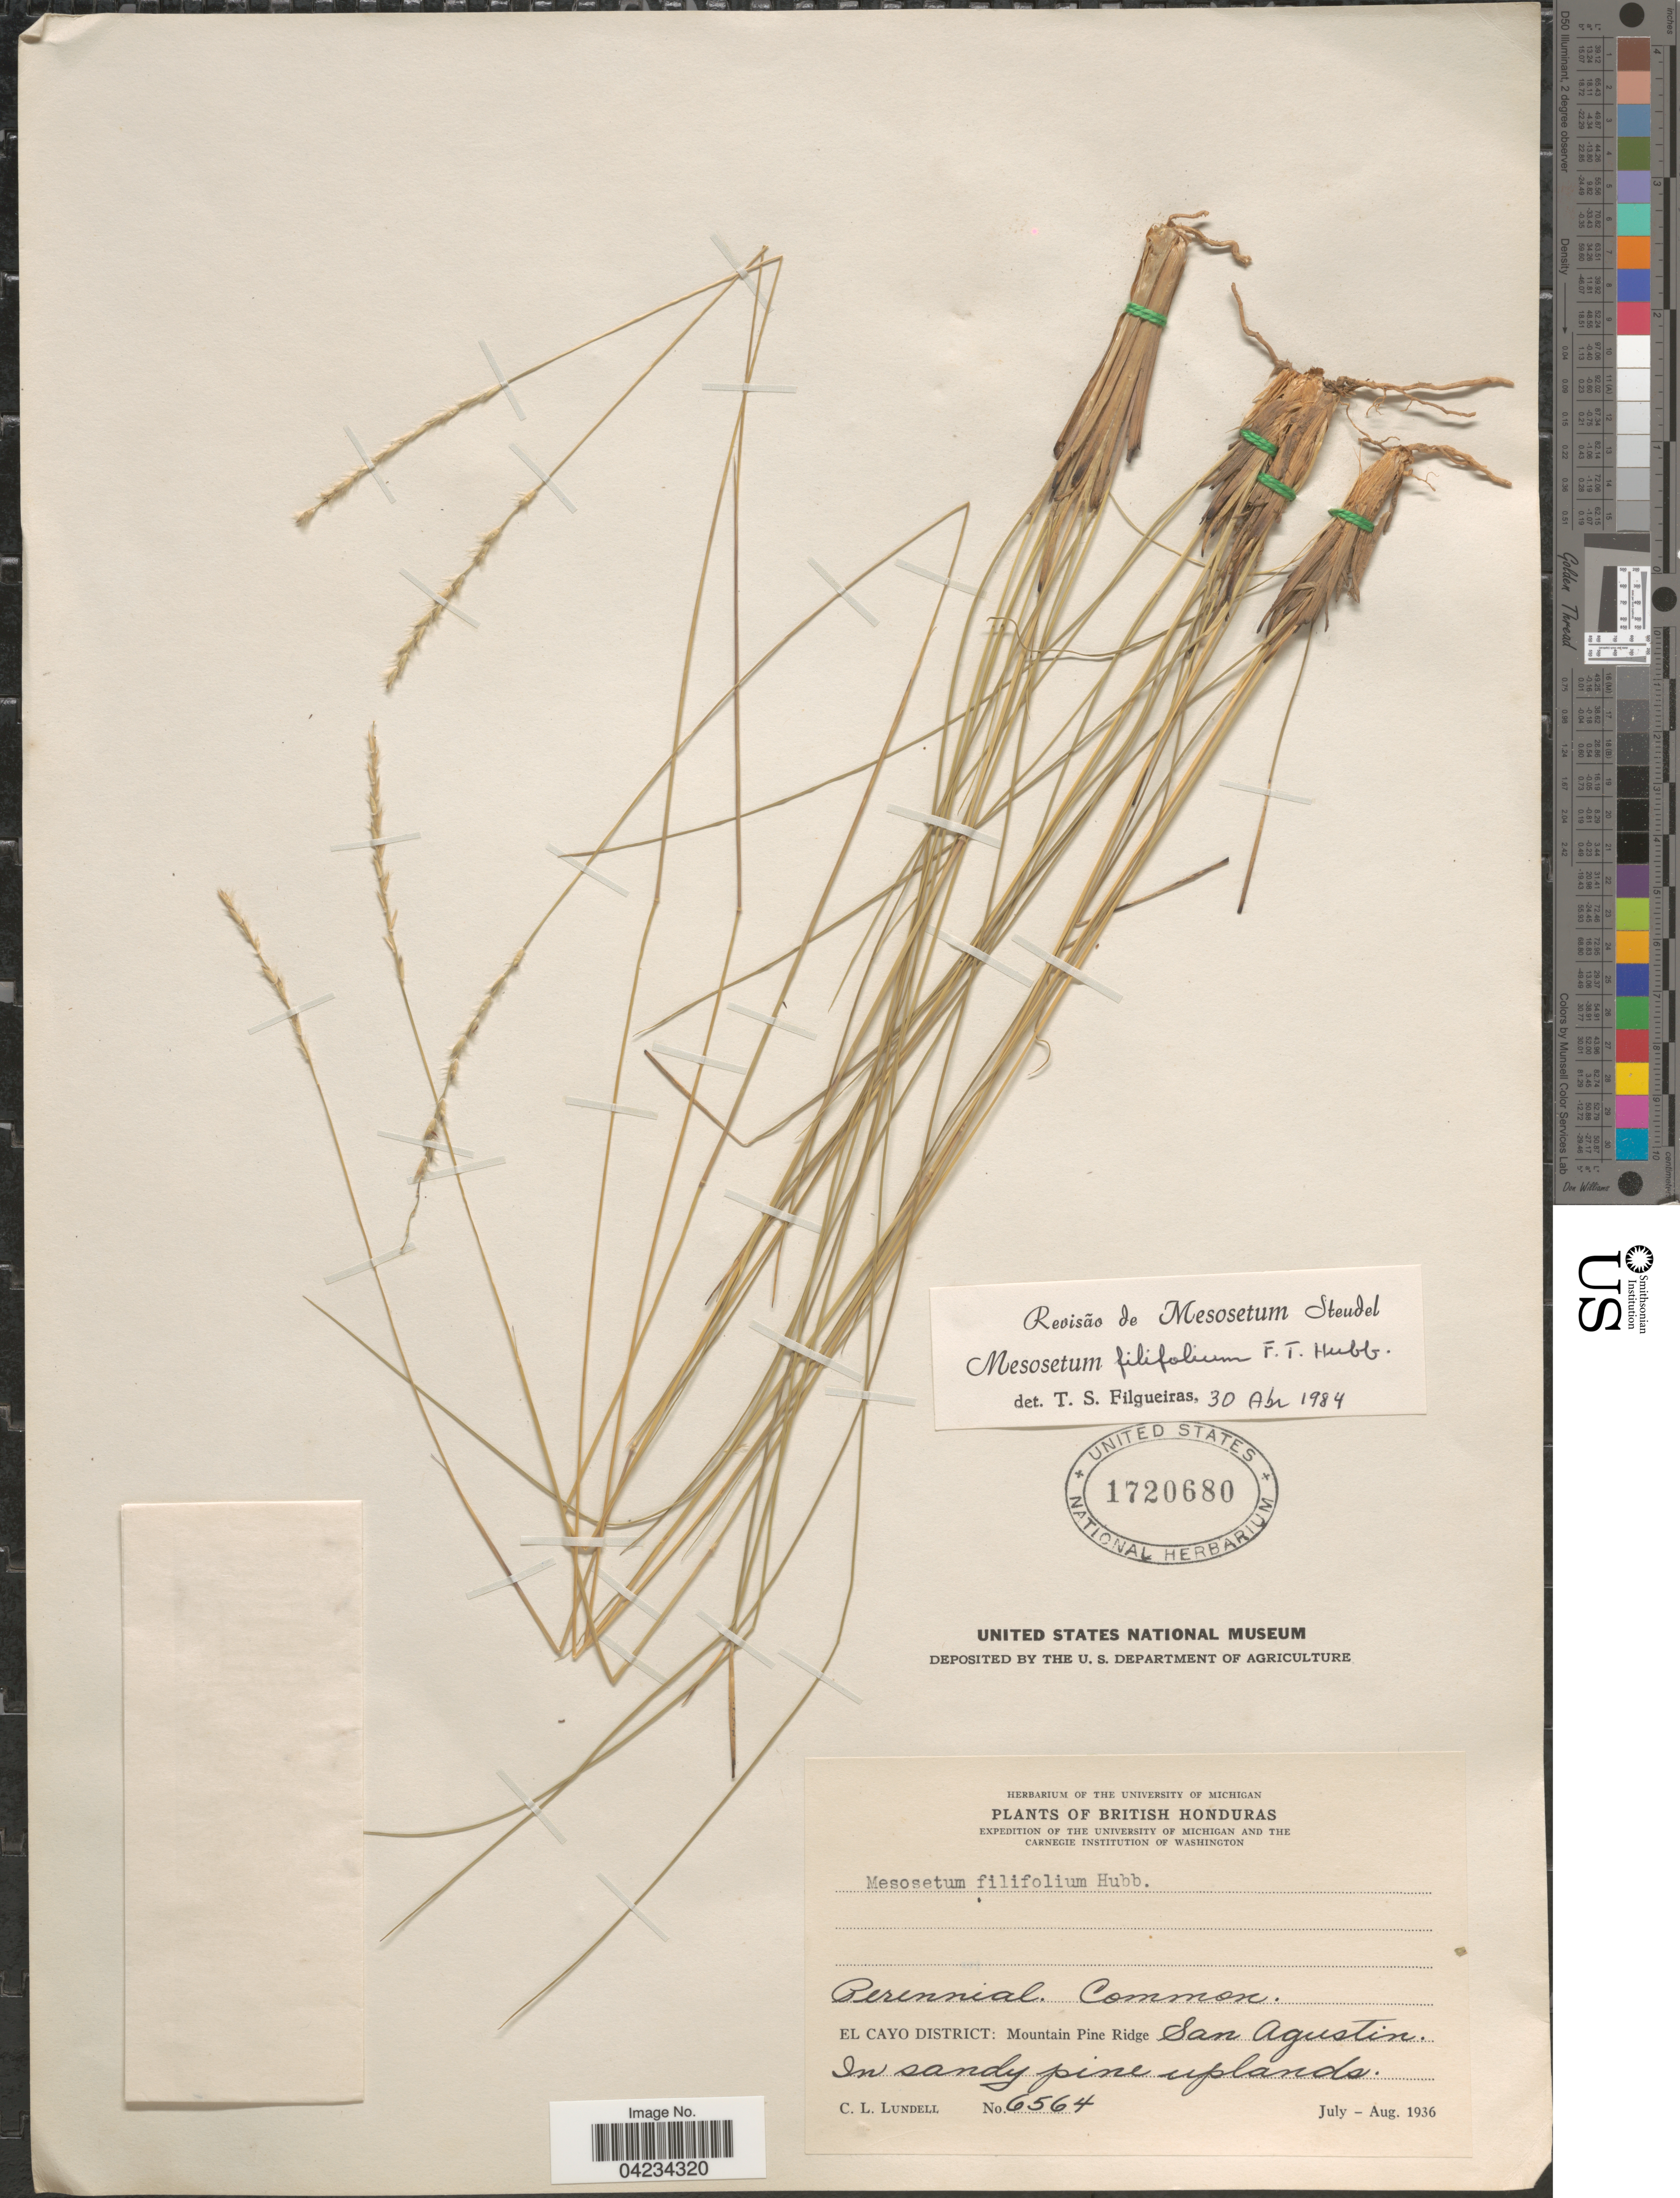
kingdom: Plantae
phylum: Tracheophyta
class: Liliopsida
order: Poales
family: Poaceae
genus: Mesosetum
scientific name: Mesosetum filifolium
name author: F.T. Hubb.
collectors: C. L. Lundell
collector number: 6564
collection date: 1936-07/1936-08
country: Belize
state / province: Cayo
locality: British Honduras. Expedition of the University of Michigan and Carnegie Institution of Washington. El Cayo District: Mountain Pine Ridge. San Augustin.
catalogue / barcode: US 1720680